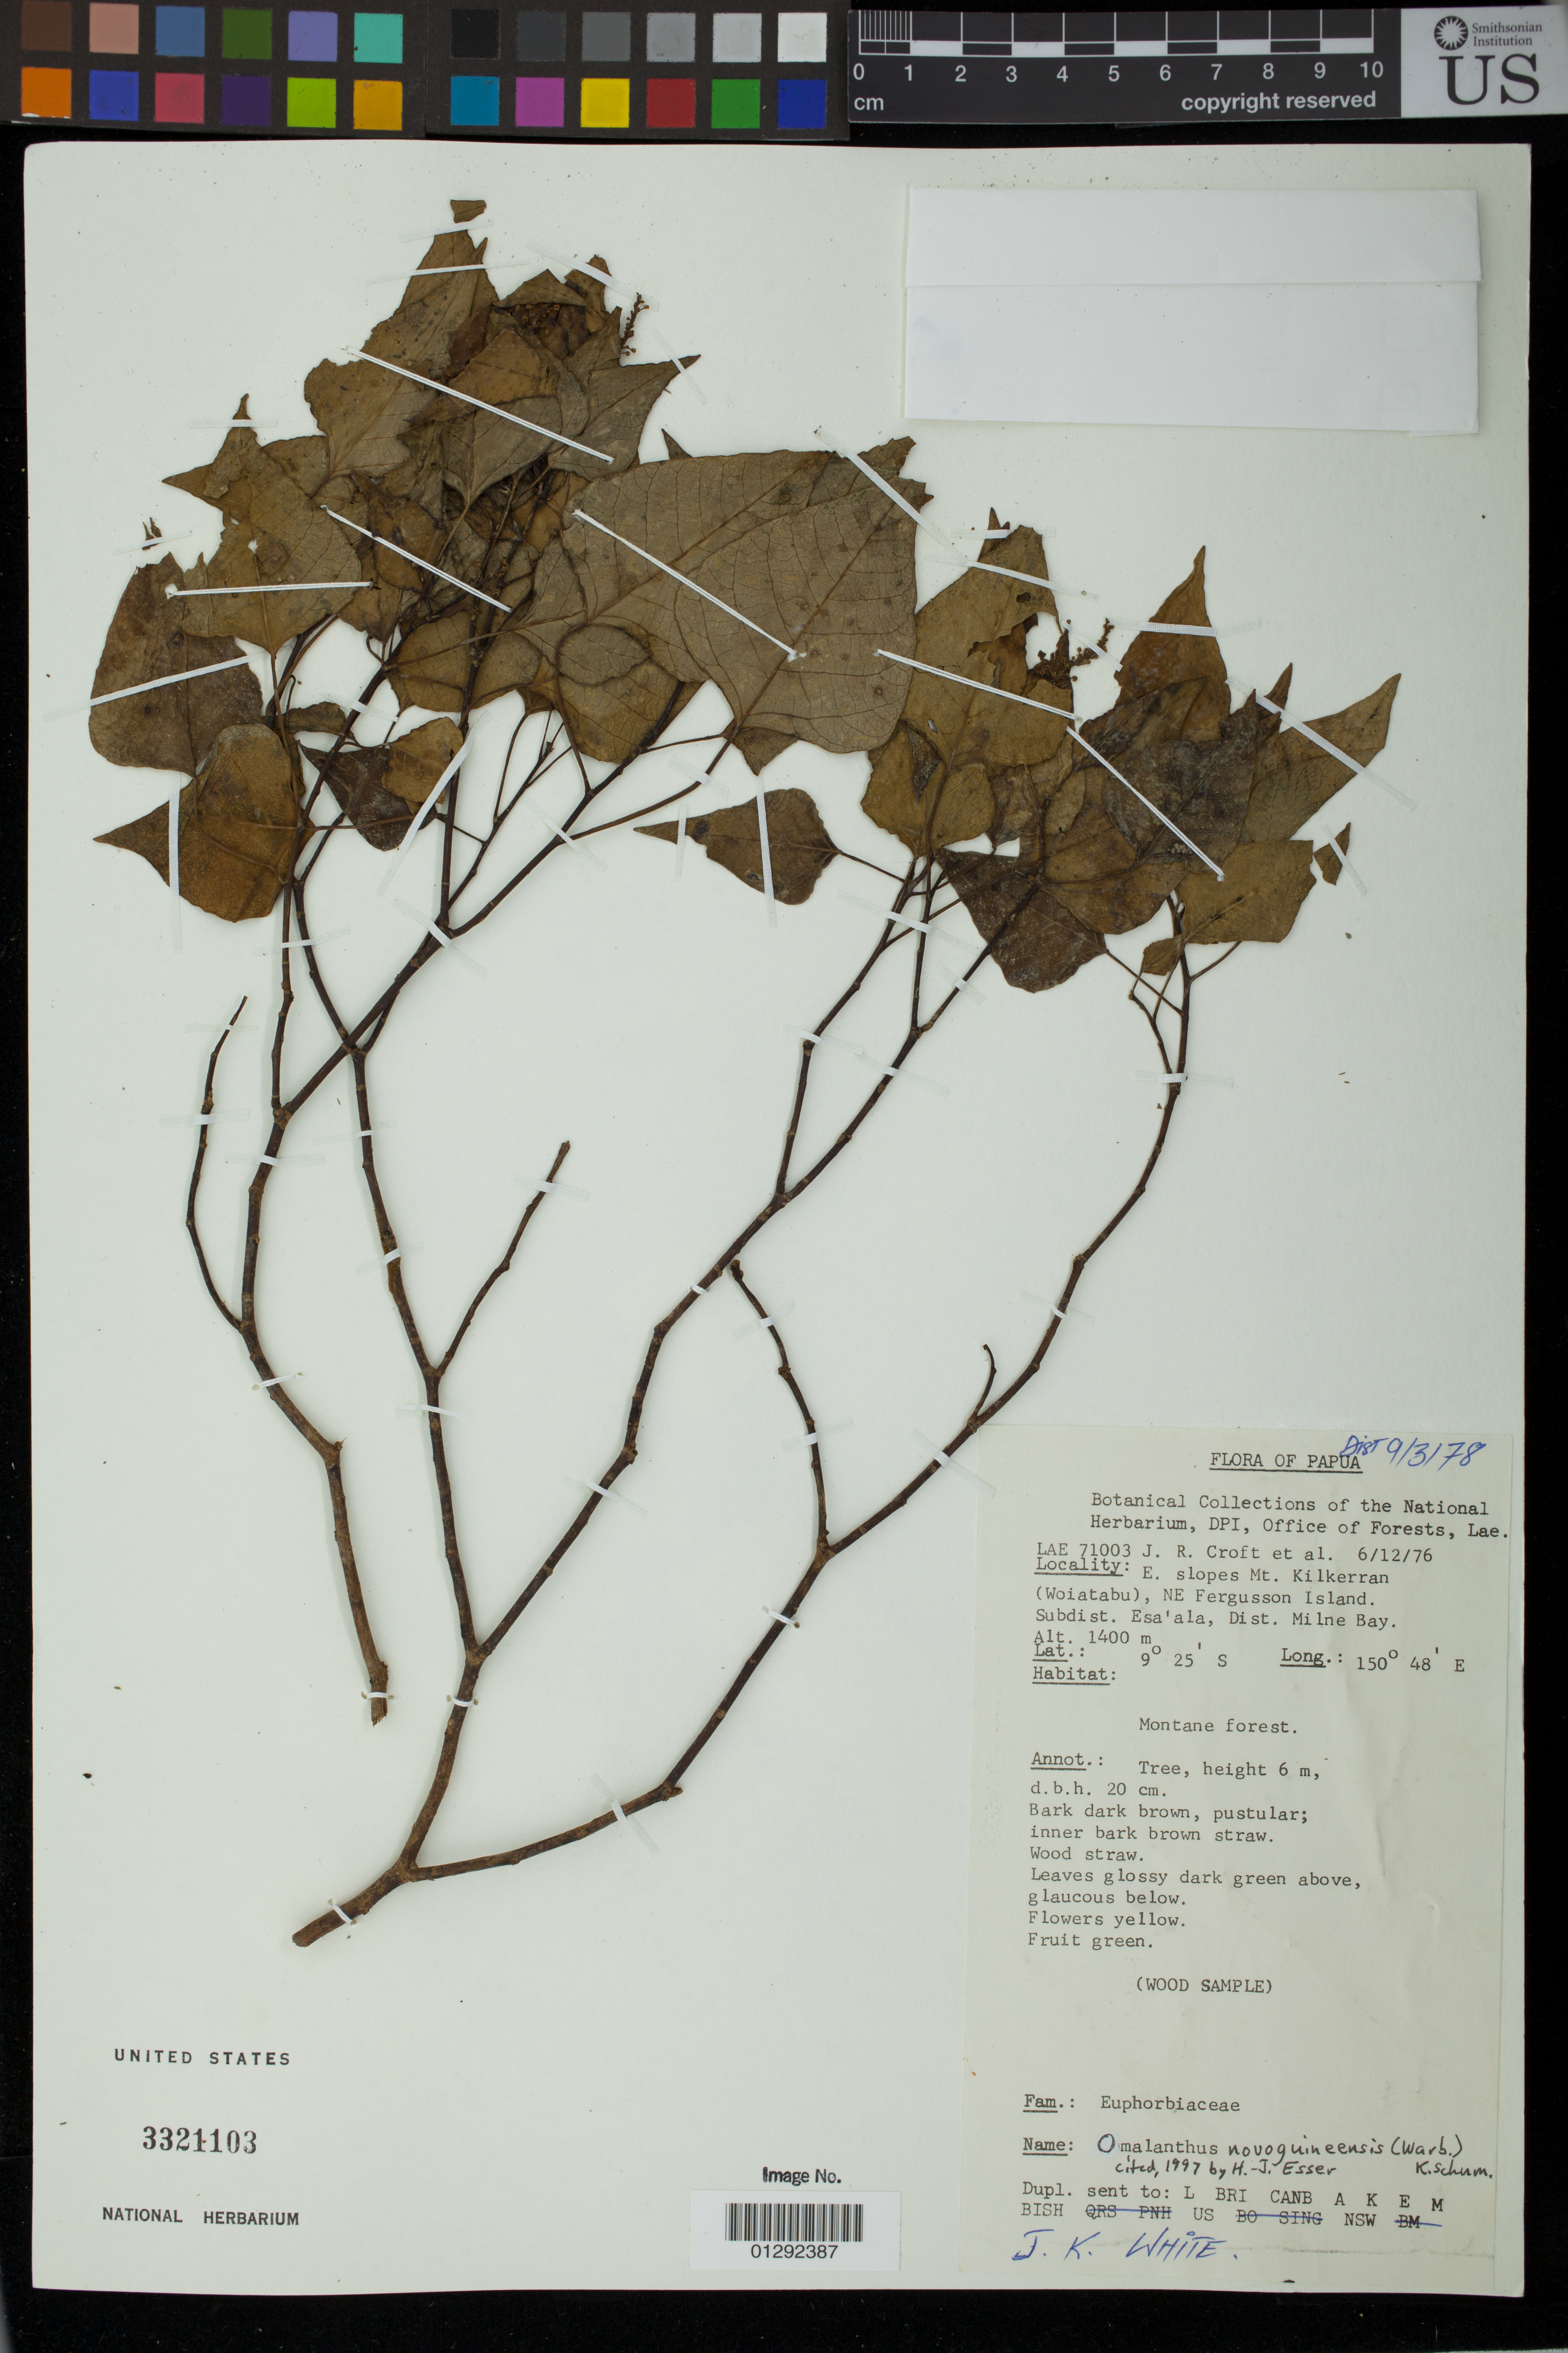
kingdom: Plantae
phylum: Tracheophyta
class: Magnoliopsida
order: Malpighiales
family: Euphorbiaceae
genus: Homalanthus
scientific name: Homalanthus novoguineensis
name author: (Warb.) K. Schum.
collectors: J. R. Croft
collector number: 71003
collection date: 1976-12-06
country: Papua New Guinea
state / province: Milne Bay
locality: E. Slopes Mt. Kilkerran (Woiatabu), NE Fergusson Island. Subdist. Esa'ala, Dist.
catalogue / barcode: US 3321103